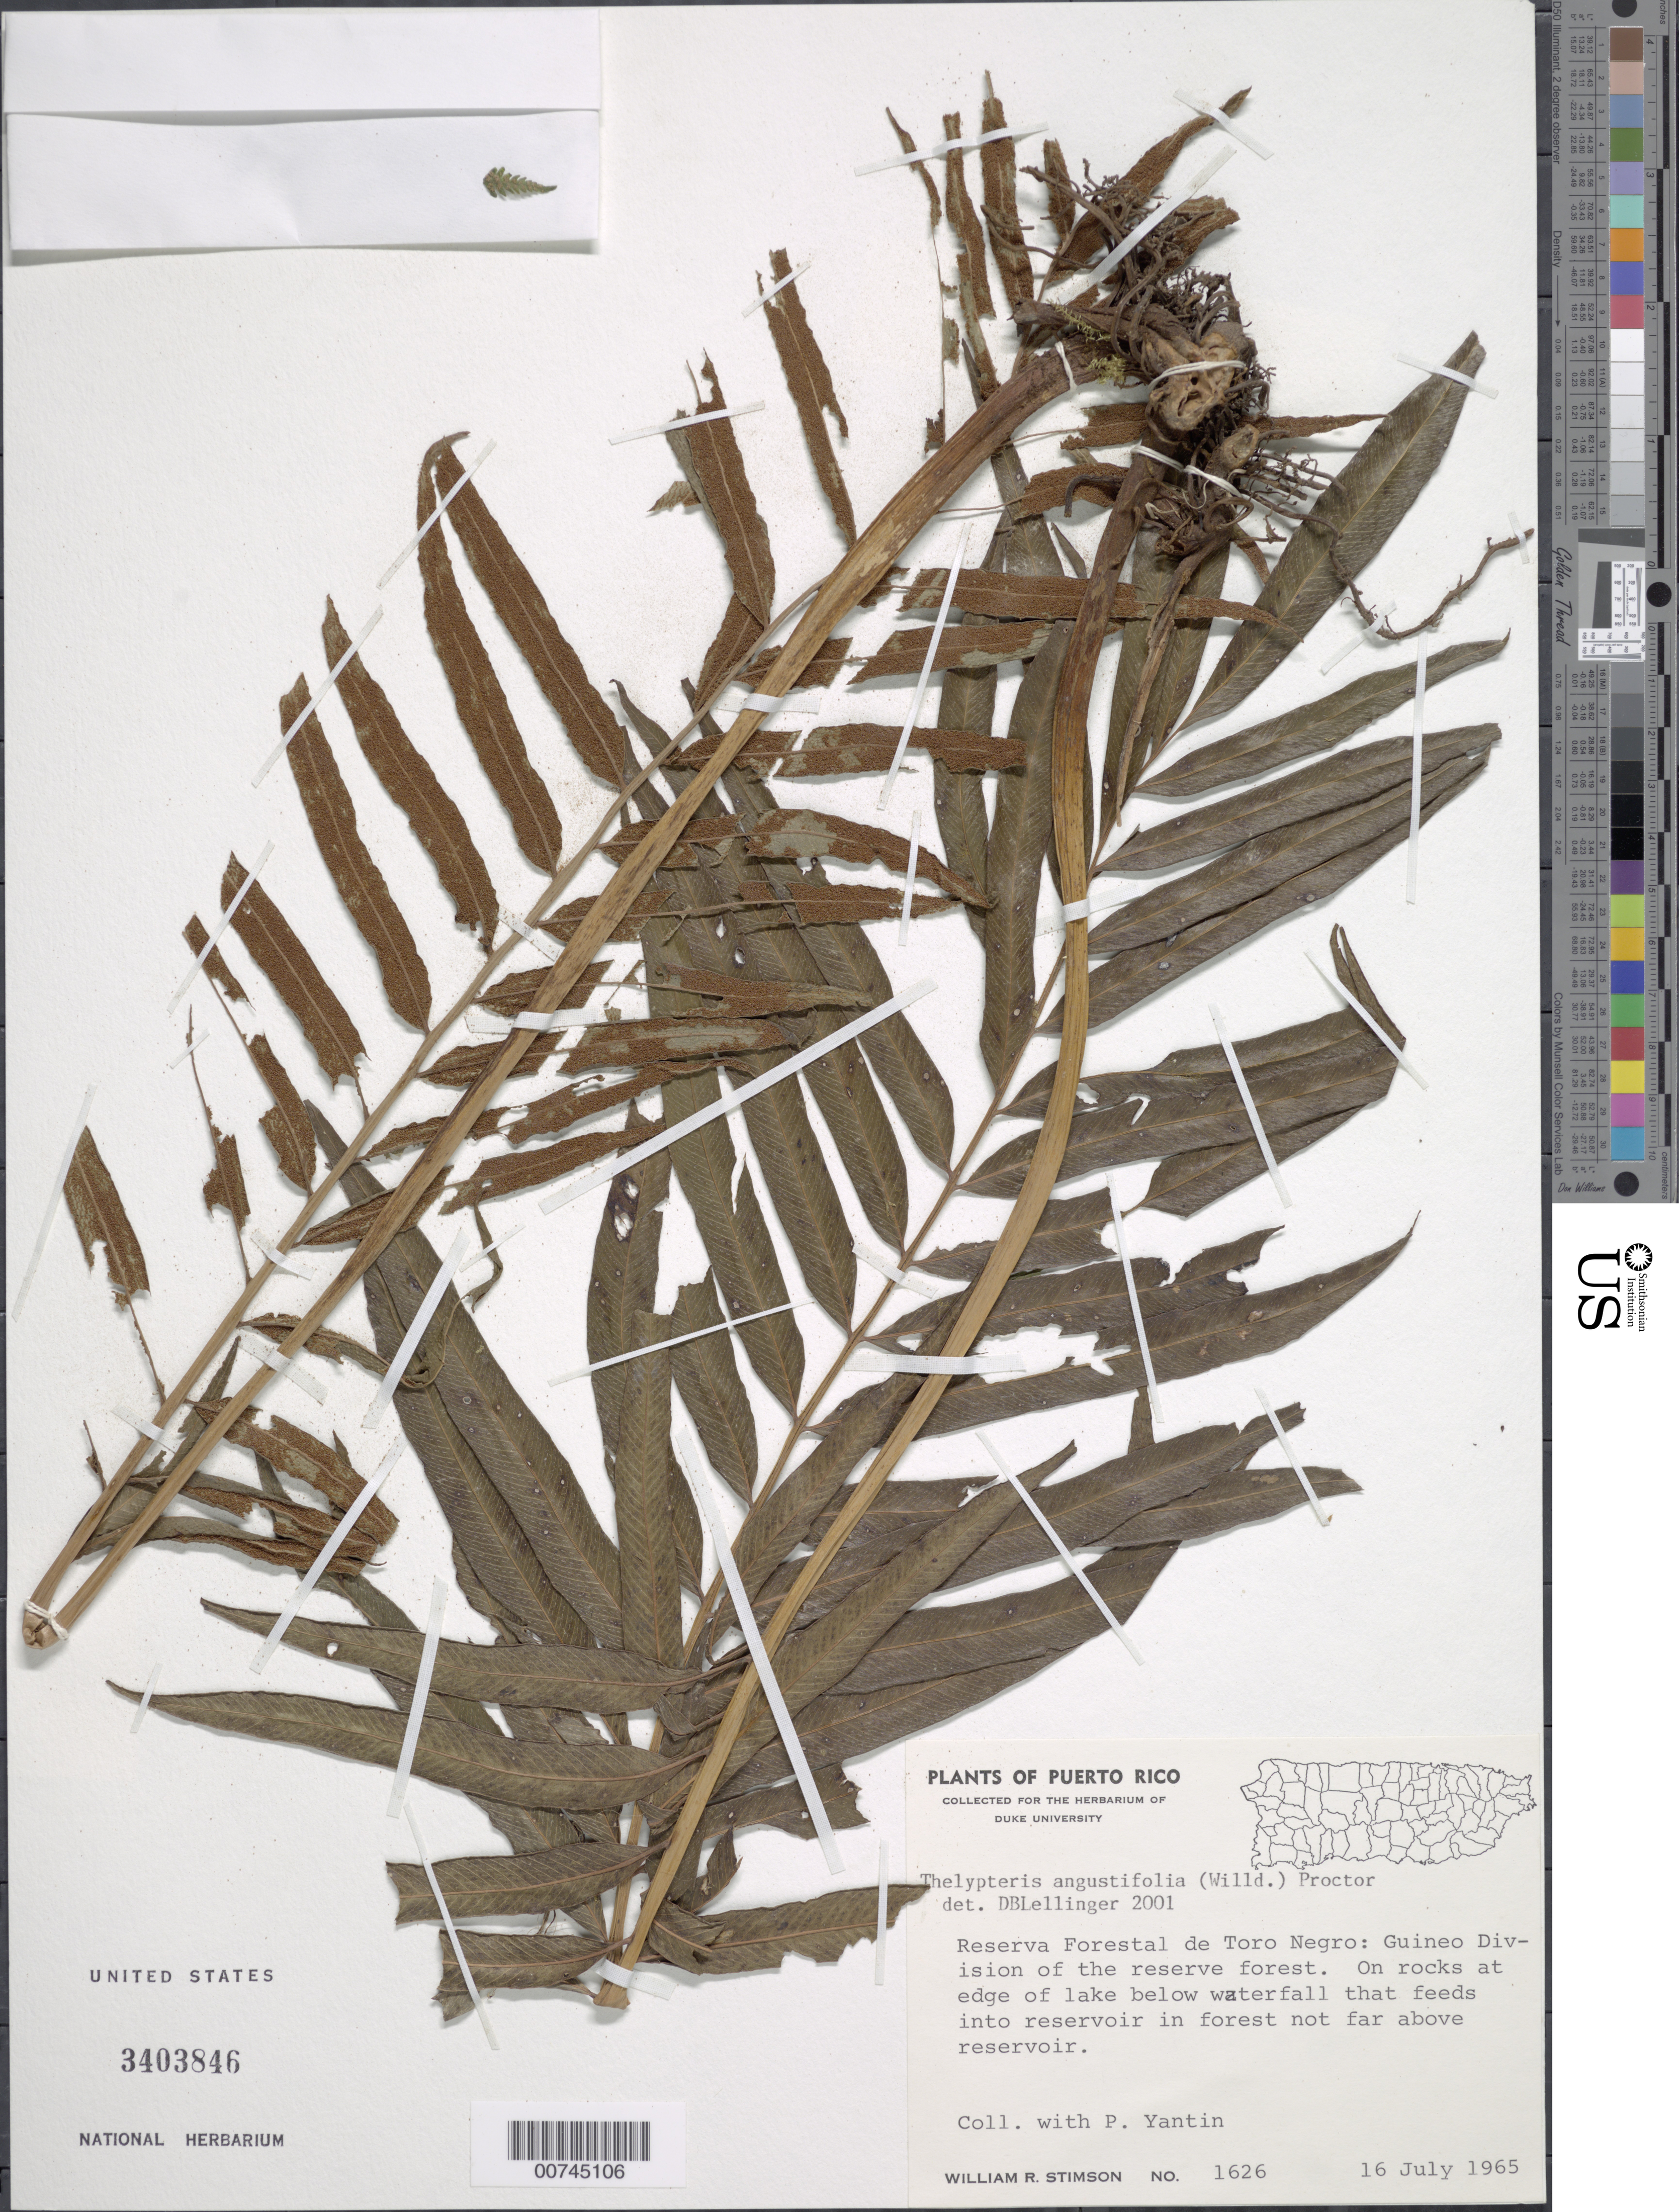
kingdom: Plantae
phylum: Tracheophyta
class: Polypodiopsida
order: Polypodiales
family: Thelypteridaceae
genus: Meniscium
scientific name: Meniscium angustifolium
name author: Willd.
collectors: W. R. Stimson & P. Yantin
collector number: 1626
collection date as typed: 16 Jul 1965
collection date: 1965-07-16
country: Puerto Rico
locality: Reserva Forestal de Toro Negro: Guineo Division of The Reserve Forest.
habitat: On rocks at edge of lake below waterfall that feeds into reservoir in forest not far above reservoir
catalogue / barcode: US 3403846